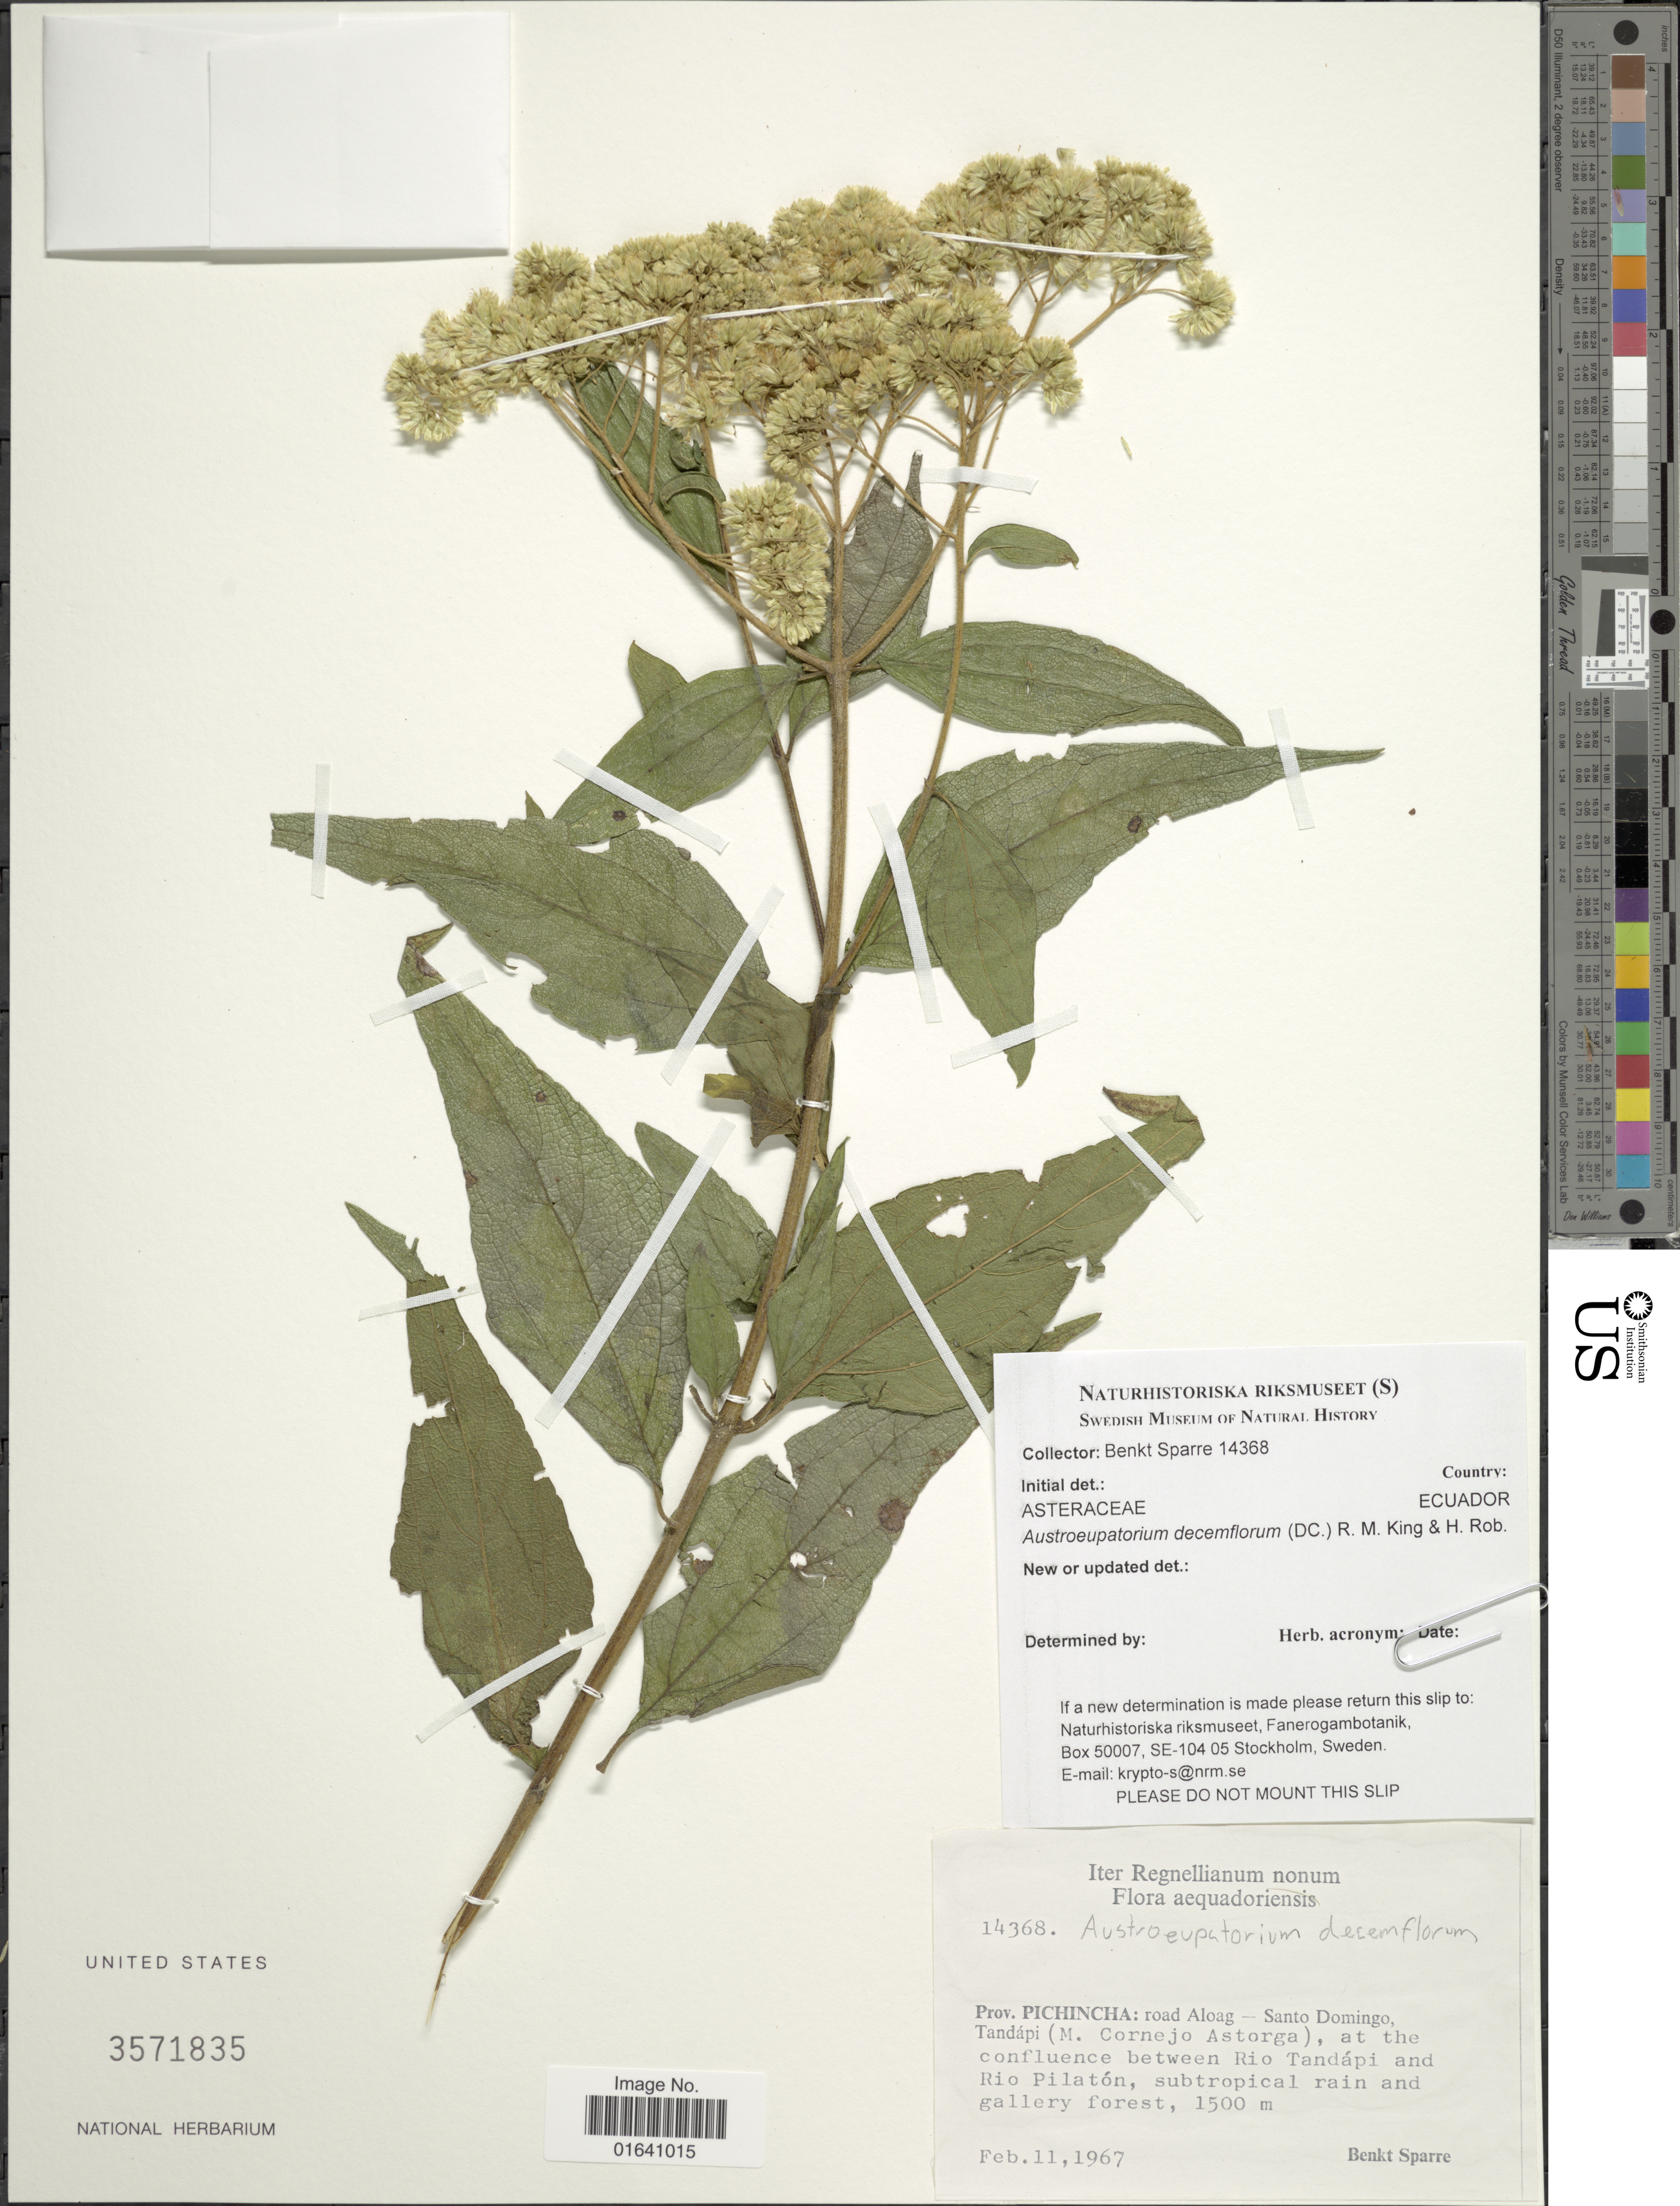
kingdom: Plantae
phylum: Tracheophyta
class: Magnoliopsida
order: Asterales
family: Asteraceae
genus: Austroeupatorium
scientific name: Austroeupatorium decemflorum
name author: (DC.) R.M. King & H. Rob.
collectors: B. Sparre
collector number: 14368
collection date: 1967-02-11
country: Ecuador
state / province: Pichincha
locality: Road Aloag - Santo Domingo, Tandápi (M. Cornejo Astirga), at the confluence between Rio Tandápi with Rio Pilató, subtropica rain and gallery forest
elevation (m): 1500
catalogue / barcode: US 3571835